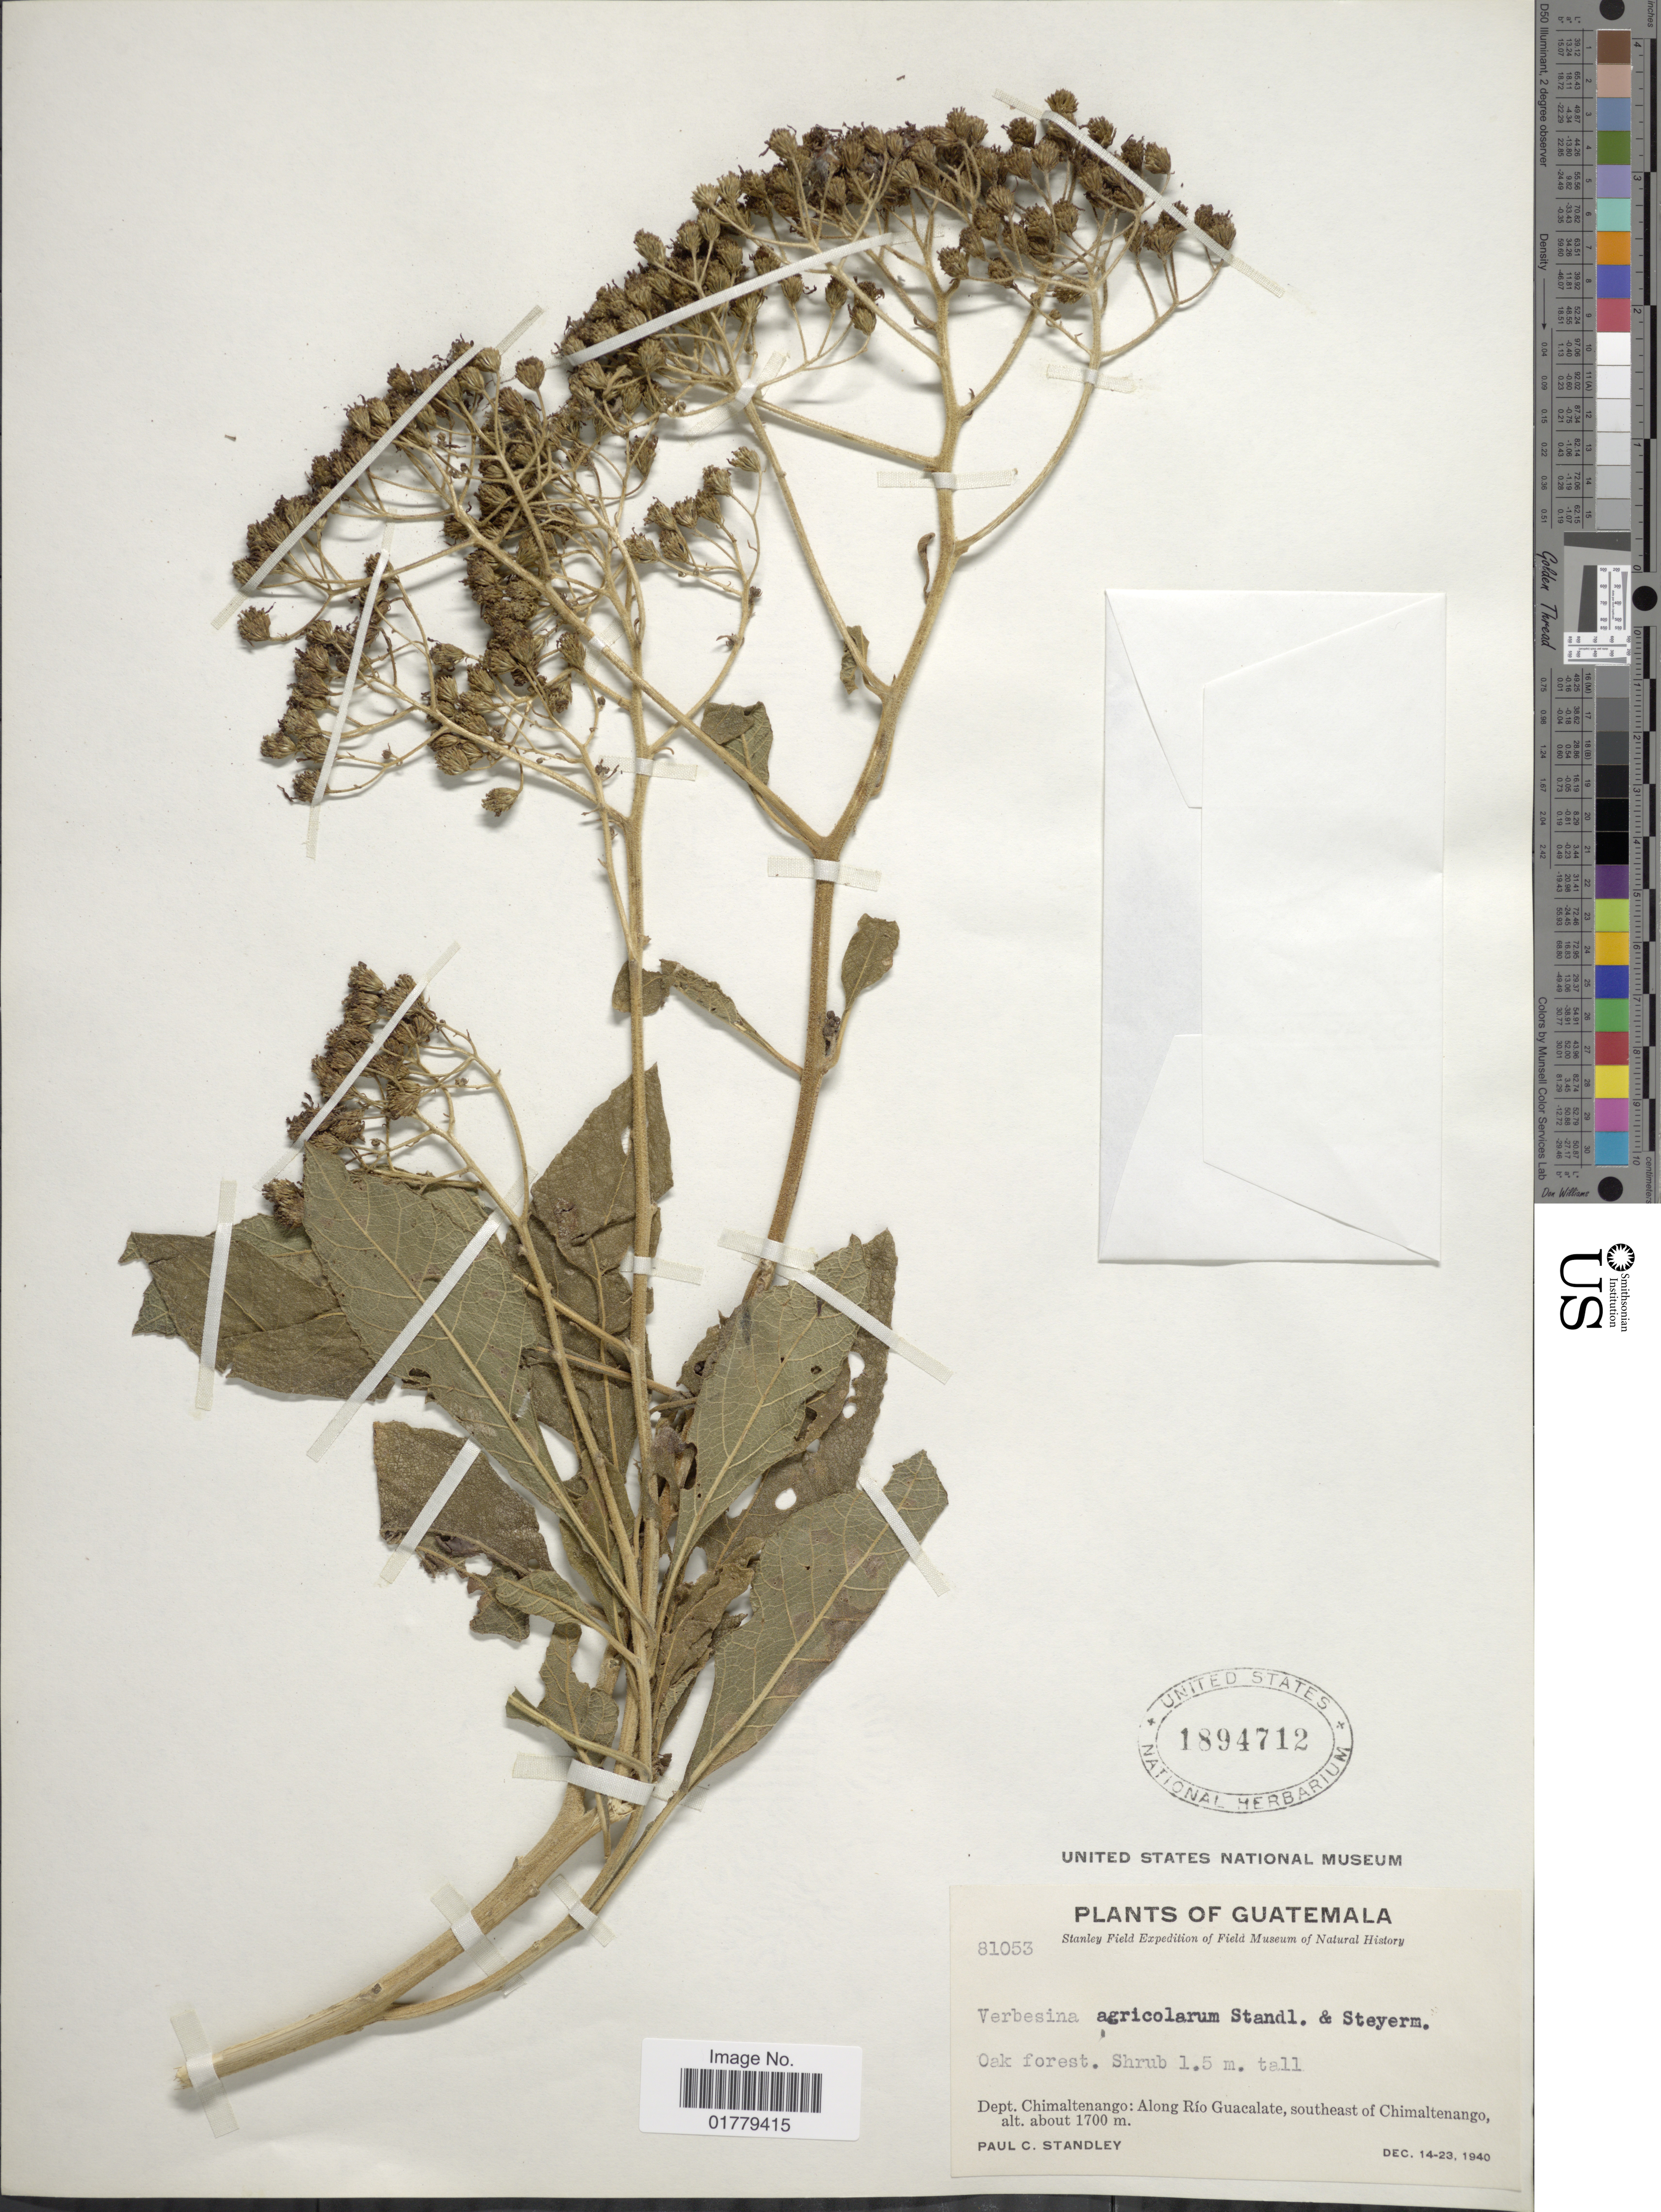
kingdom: Plantae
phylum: Tracheophyta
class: Magnoliopsida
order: Asterales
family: Asteraceae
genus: Verbesina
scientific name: Verbesina agricolarum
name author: Standl. & Steyerm.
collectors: P. C. Standley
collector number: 81053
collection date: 1940-12-14/1940-12-23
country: Guatemala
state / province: Chimaltenango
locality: Dept. Chimaltenango: Along Río Guacalate, southeast of Chimaltenango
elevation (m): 1700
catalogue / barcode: US 1894712